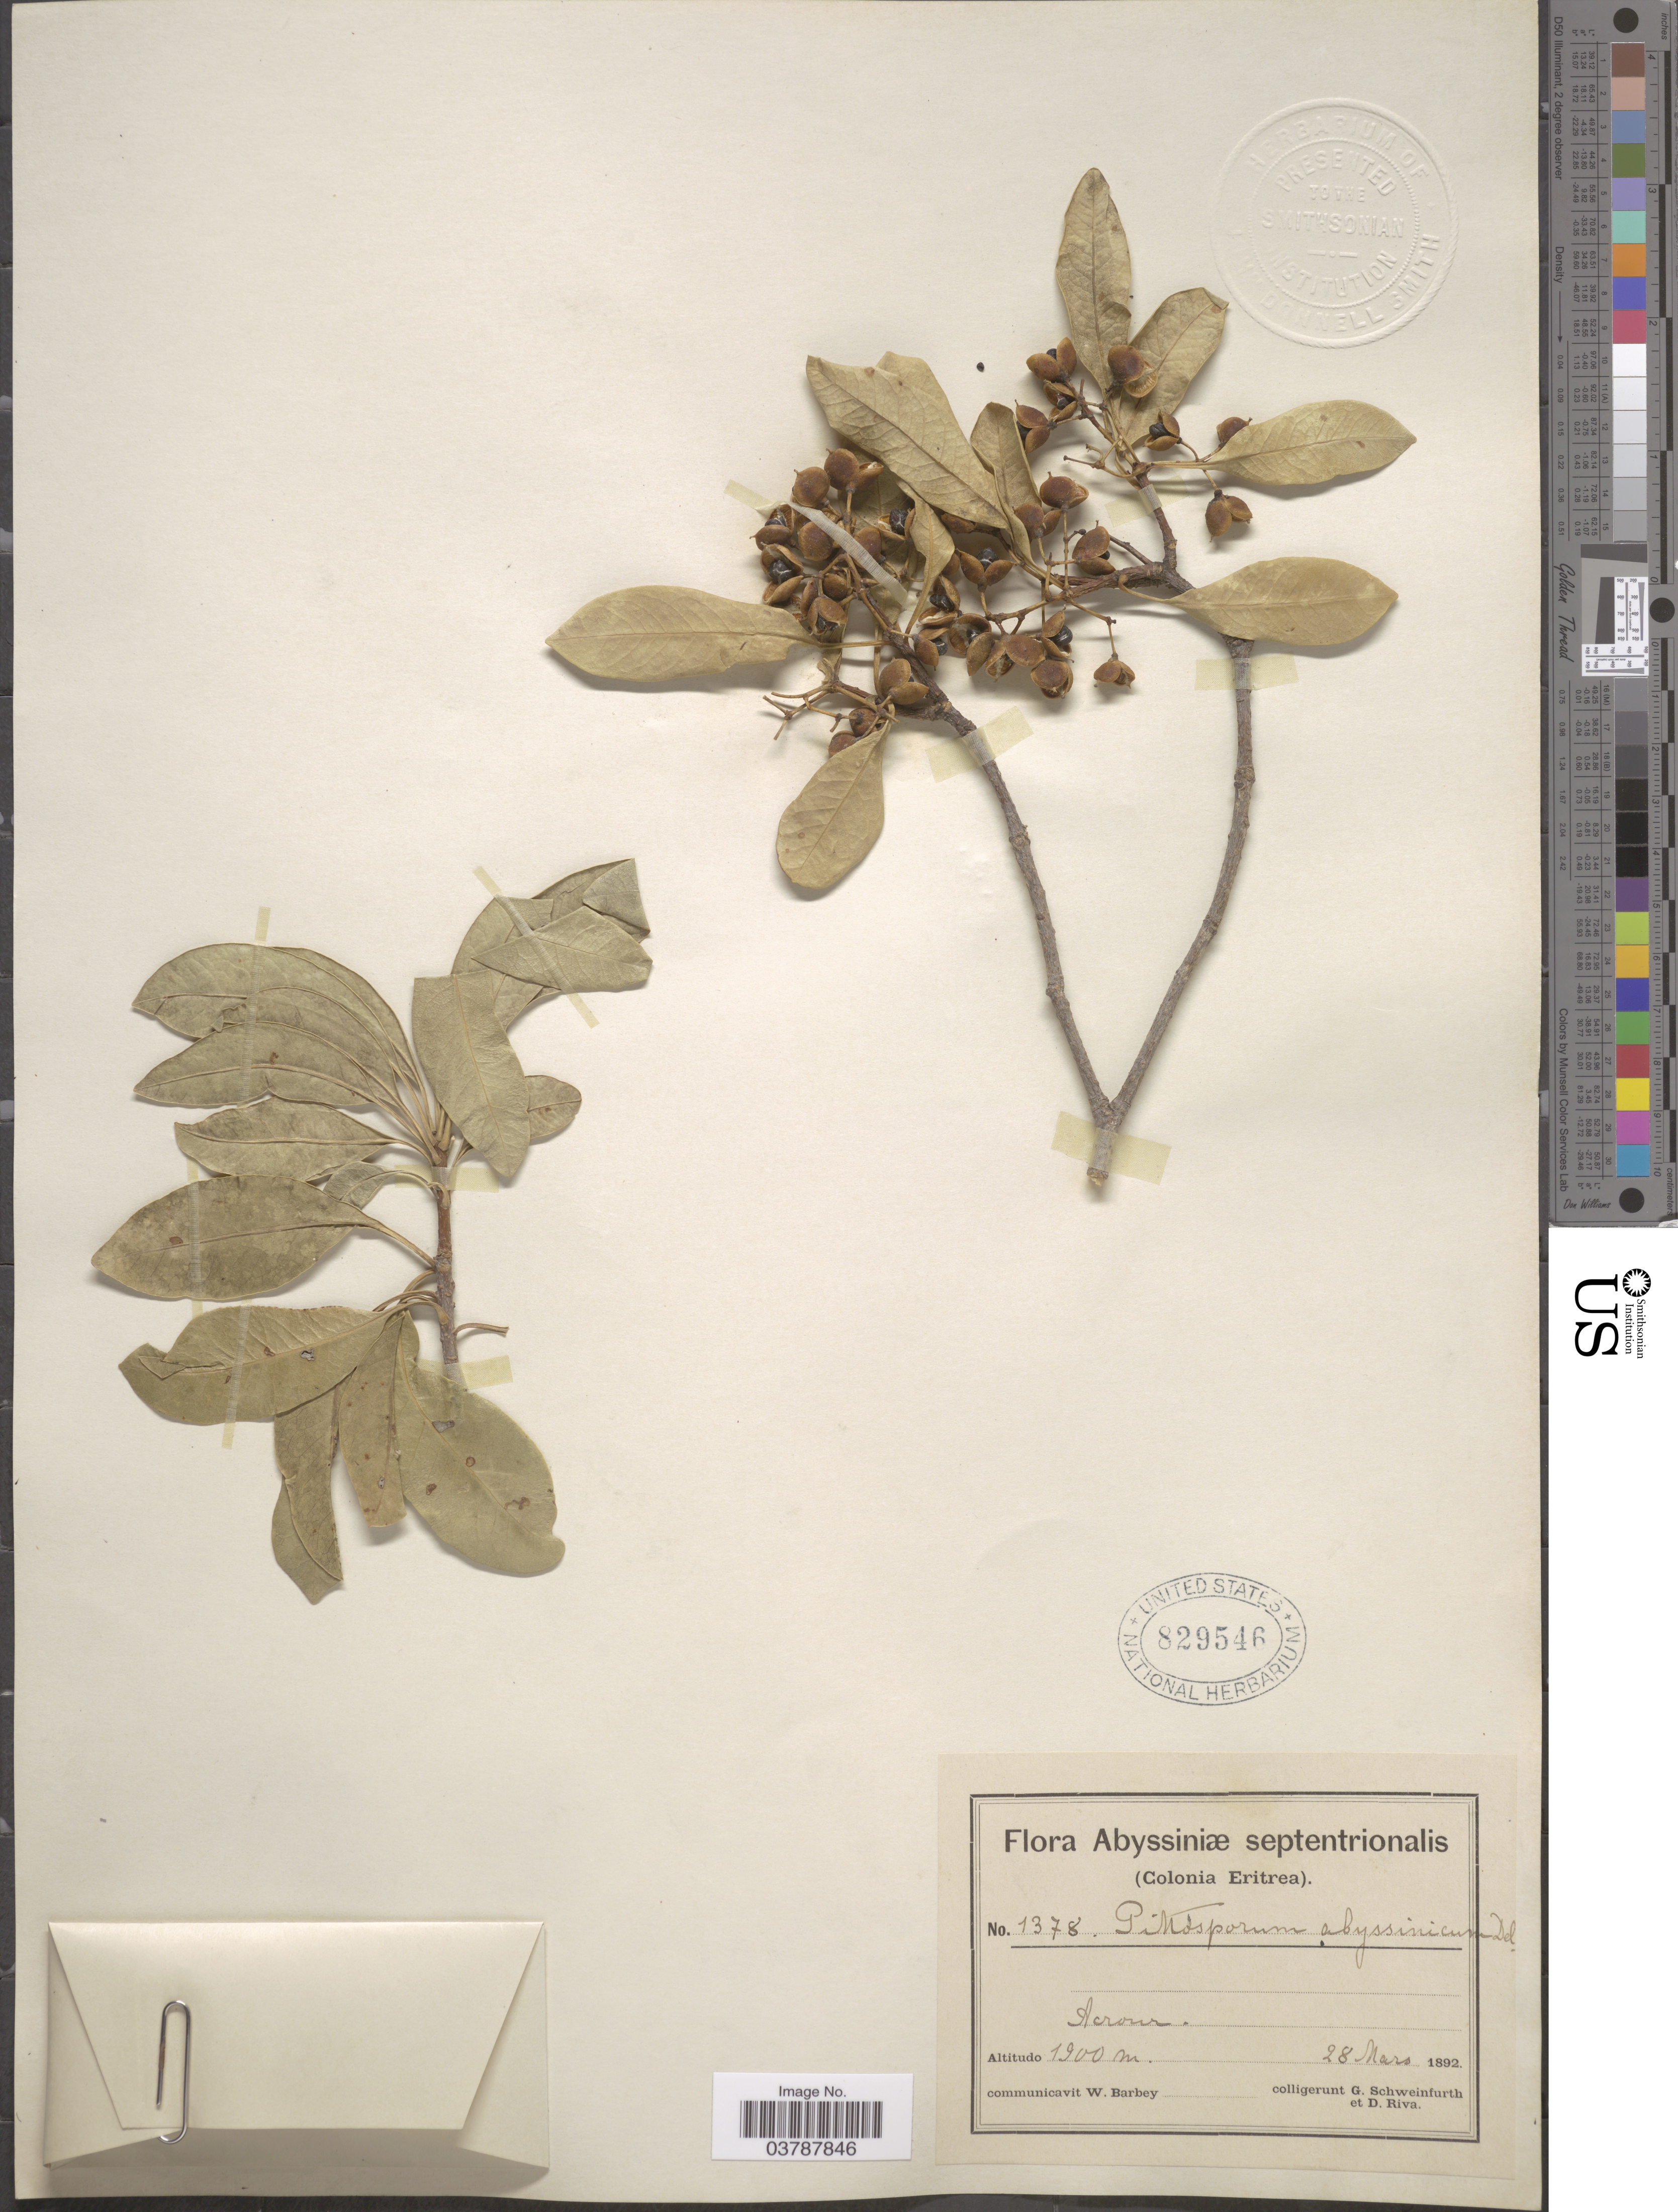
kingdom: Plantae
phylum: Tracheophyta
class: Magnoliopsida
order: Apiales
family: Pittosporaceae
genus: Pittosporum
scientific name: Pittosporum abyssinicum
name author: Delile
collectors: G. A. Schweinfurth (herbarium)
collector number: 1378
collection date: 1892-03-28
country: Ethiopia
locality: Abyssiniæ septentrionalis. (Colonia Eritrea). Acrour.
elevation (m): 1900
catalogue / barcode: US 829546